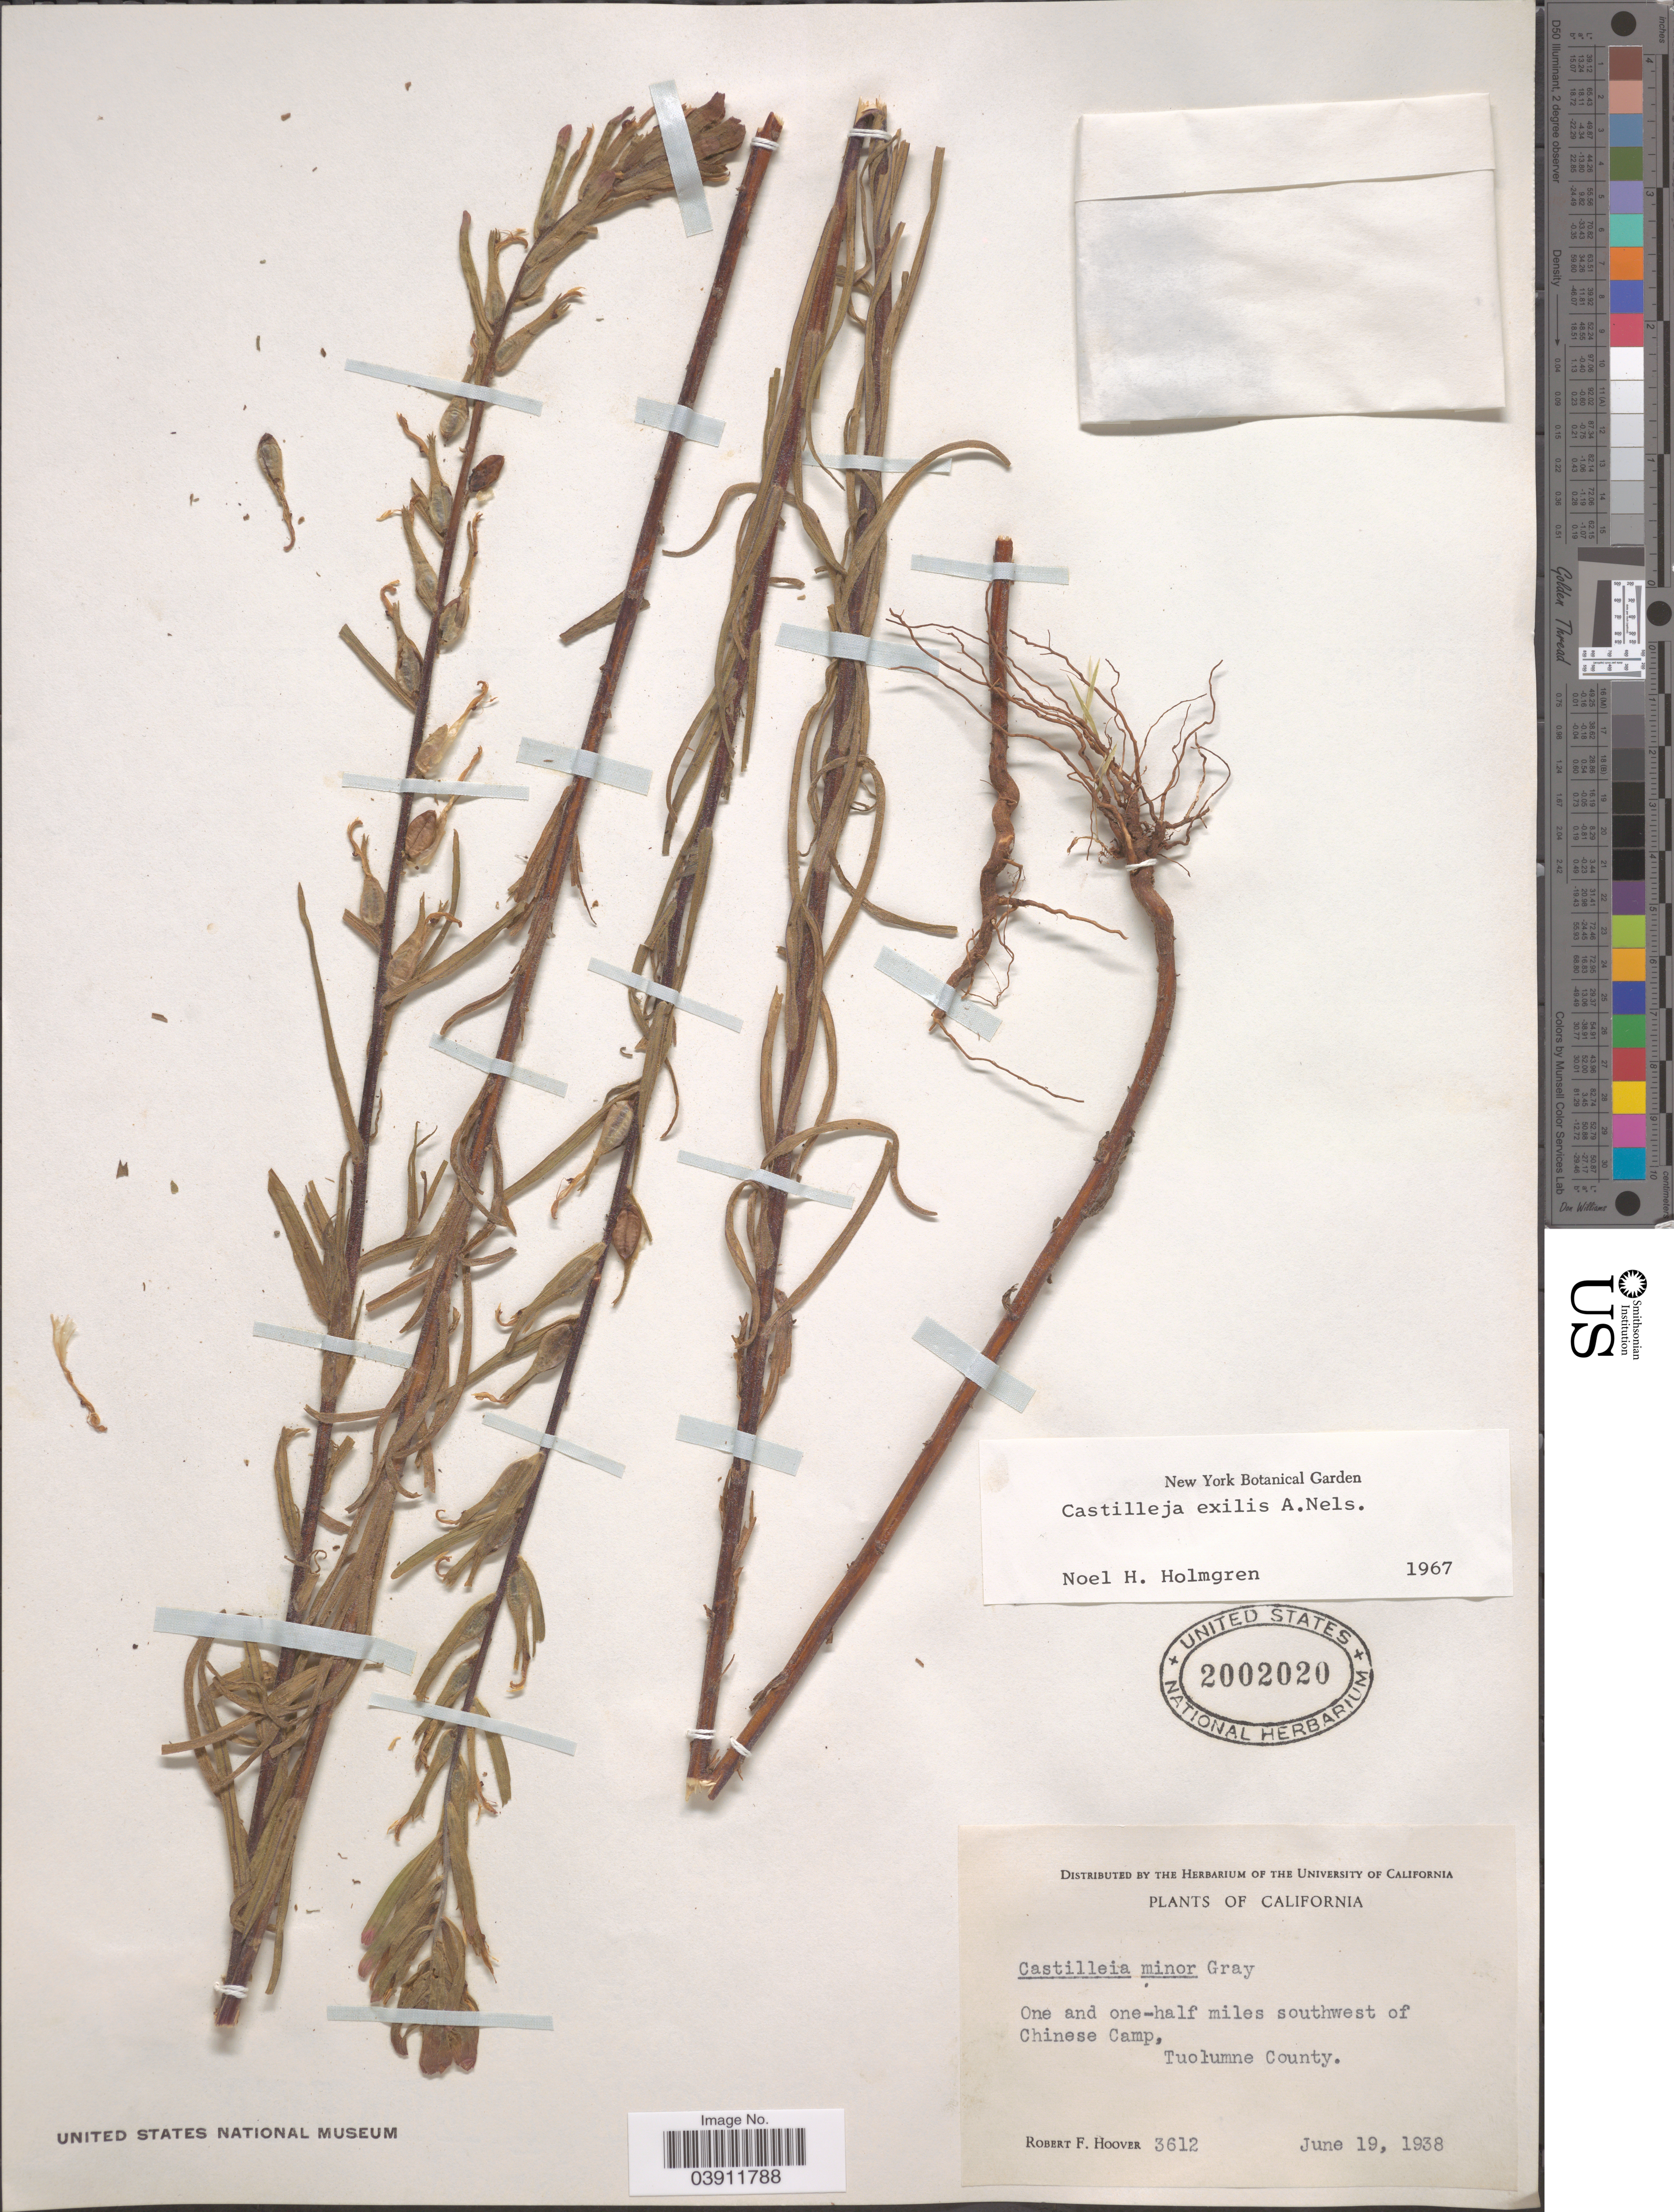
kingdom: Plantae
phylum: Tracheophyta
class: Magnoliopsida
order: Lamiales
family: Orobanchaceae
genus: Castilleja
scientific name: Castilleja exilis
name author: A. Nelson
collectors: R. F. Hoover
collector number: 3612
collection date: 1938-06-19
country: United States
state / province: California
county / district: Tuolumne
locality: One and one-half miles southwest of Chinese Camp, Tuolumne County.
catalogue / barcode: US 2002020